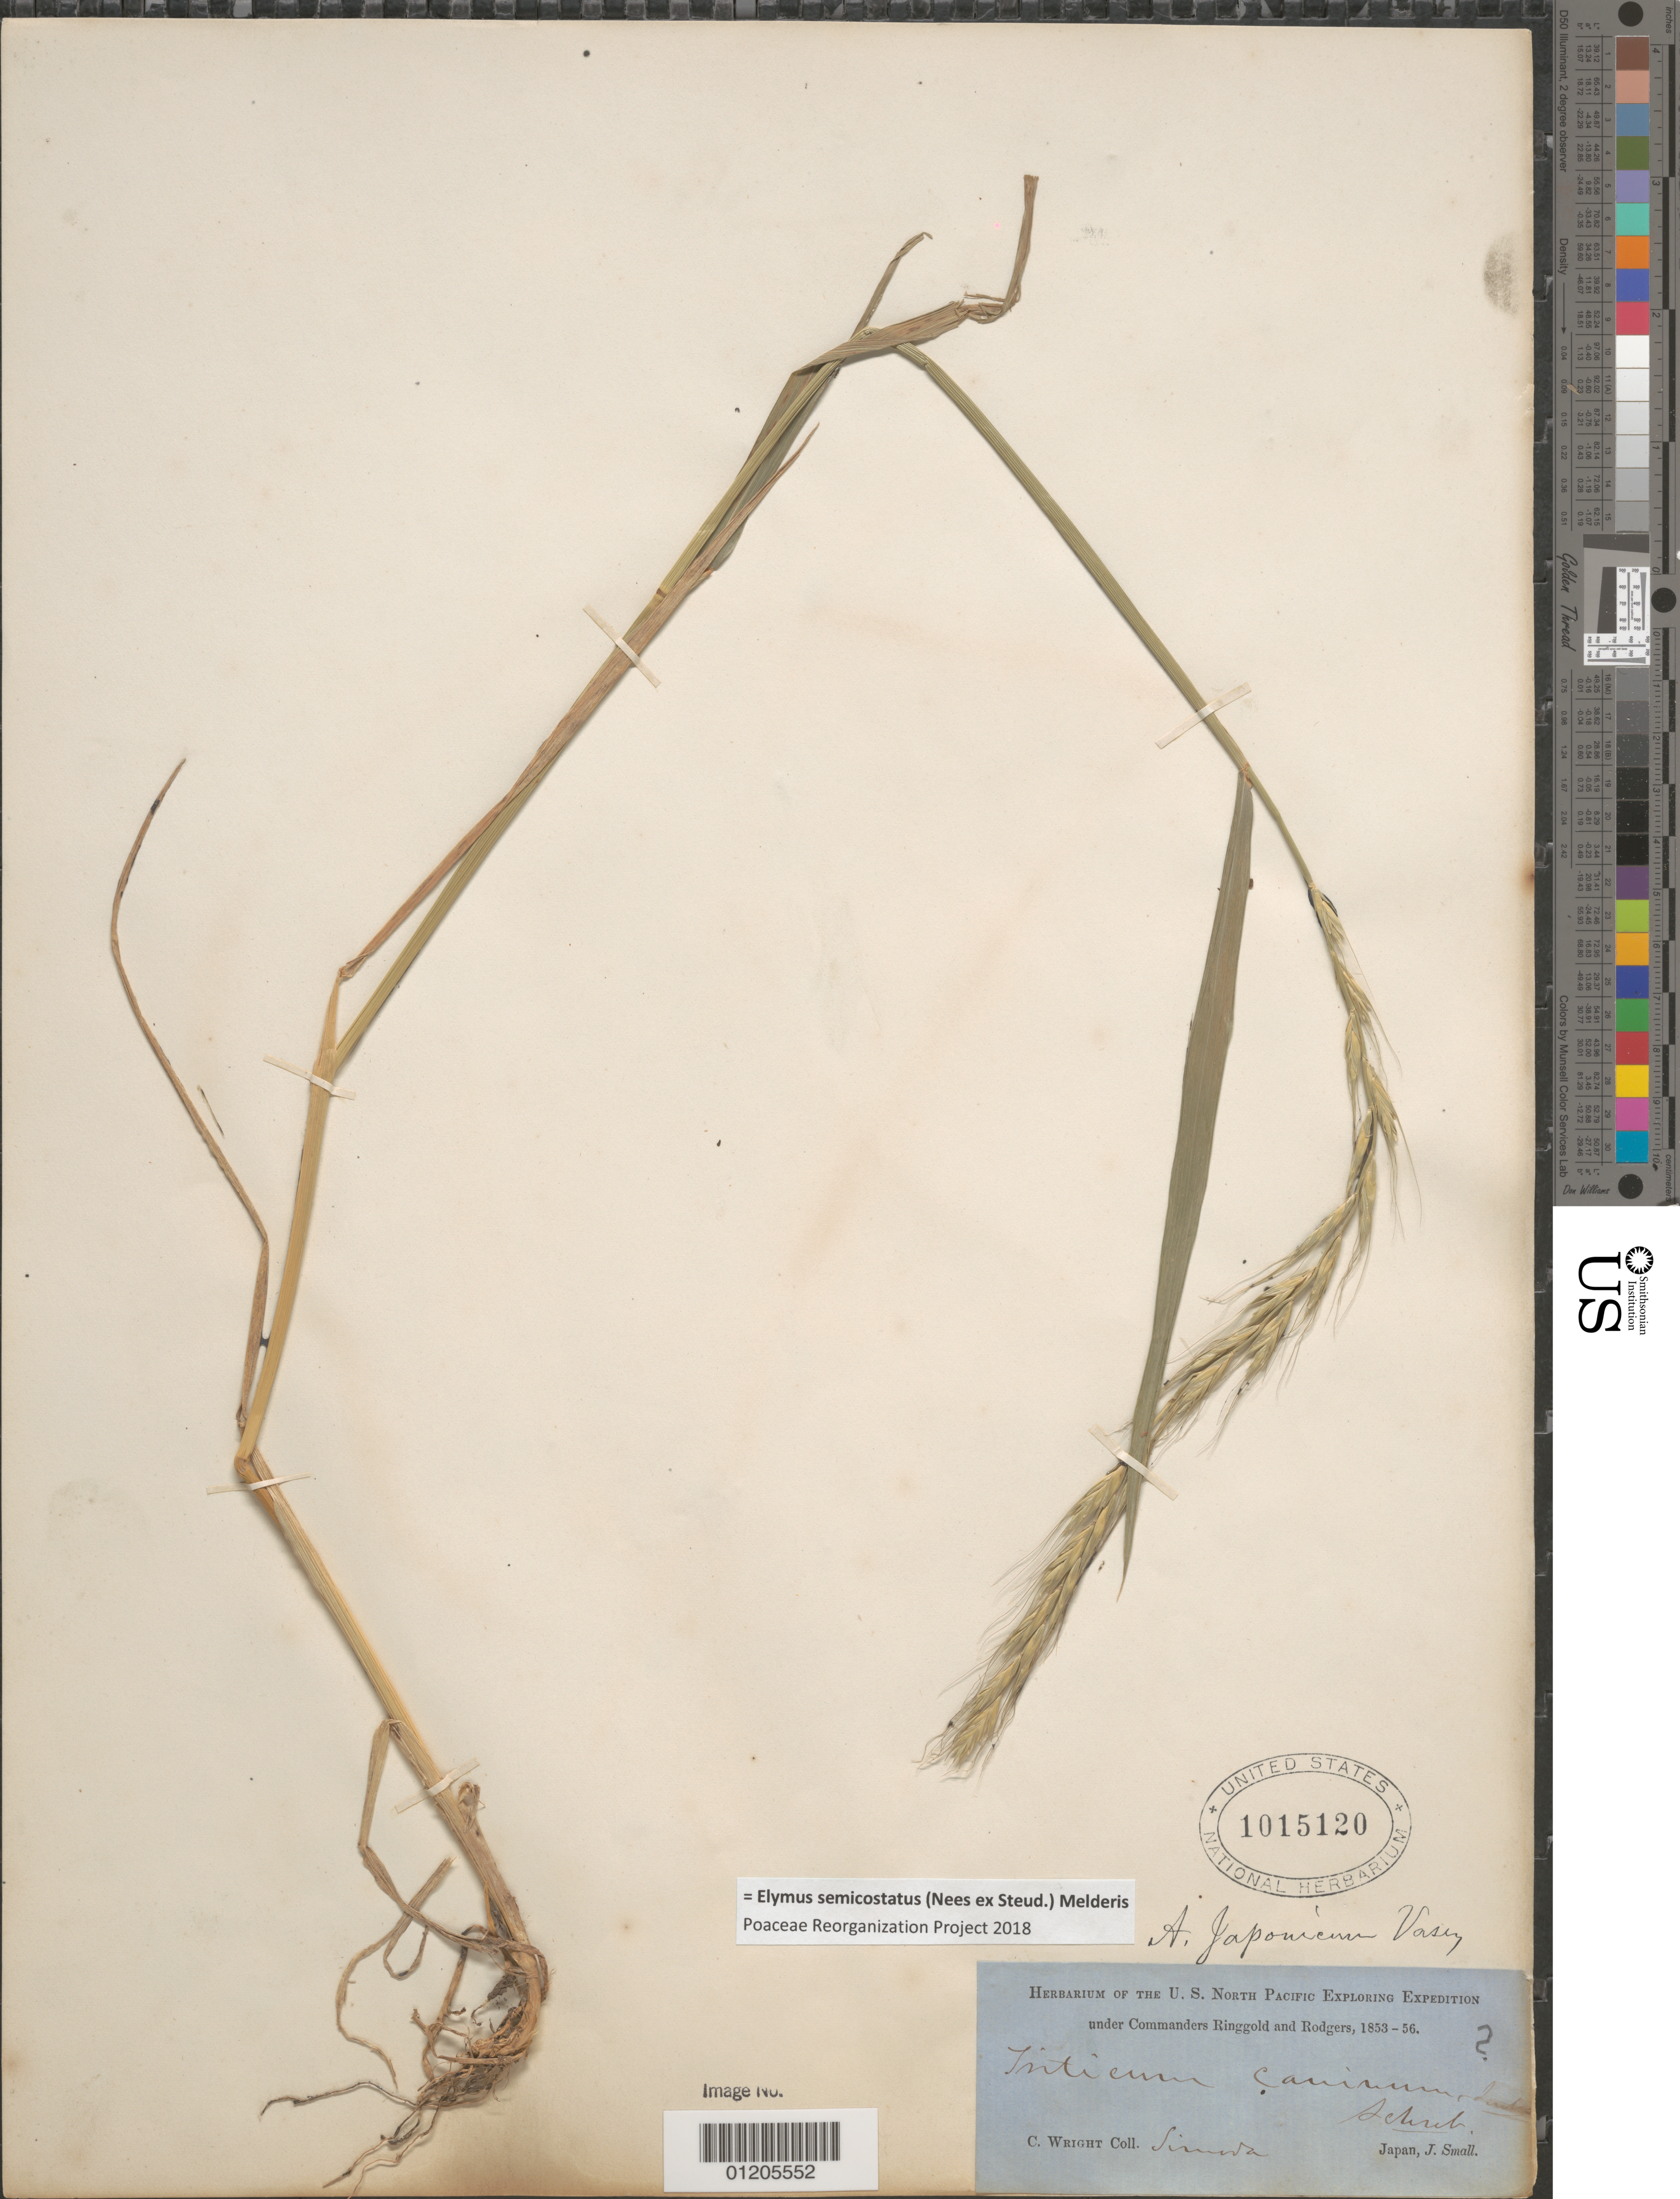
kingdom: Plantae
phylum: Tracheophyta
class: Liliopsida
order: Poales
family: Poaceae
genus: Elymus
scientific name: Elymus semicostatus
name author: (Nees ex Steud.) Melderis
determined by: Poaceae Reorganization Project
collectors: C. Wright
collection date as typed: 1853 to -- -- 1856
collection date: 1853/1856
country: Japan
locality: Simoda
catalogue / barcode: US 1015120